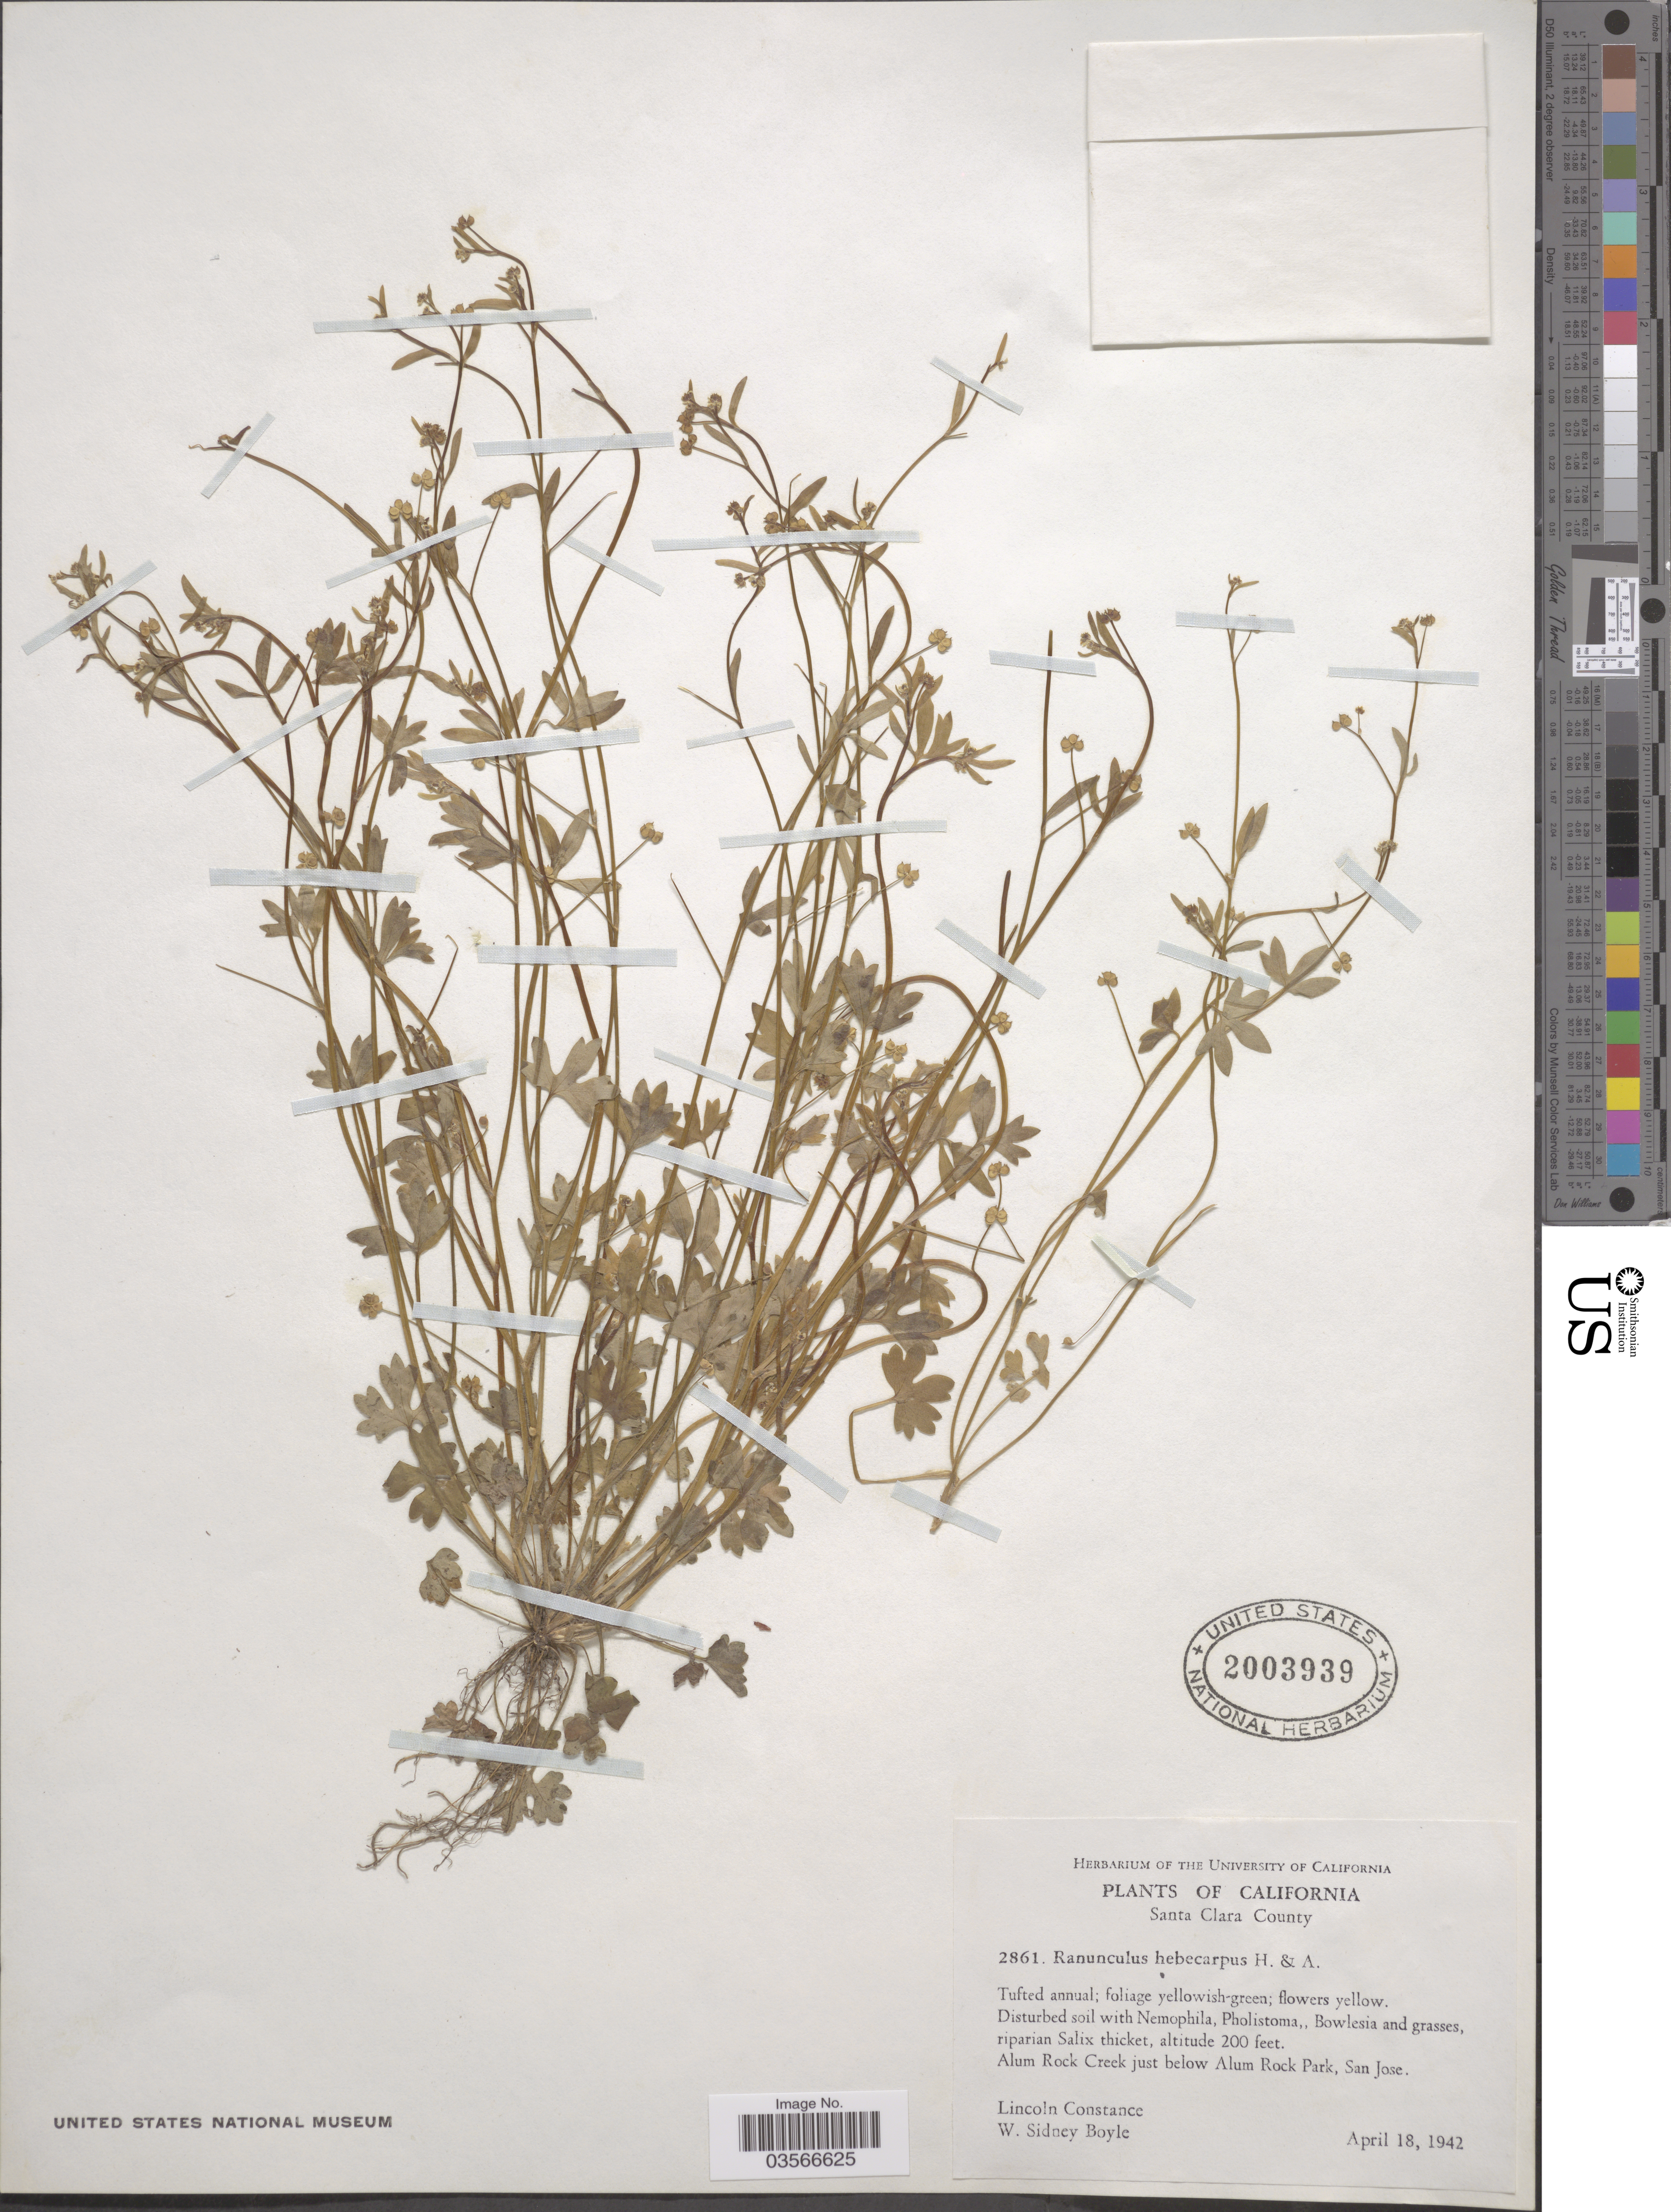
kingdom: Plantae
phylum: Tracheophyta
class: Magnoliopsida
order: Ranunculales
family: Ranunculaceae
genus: Ranunculus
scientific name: Ranunculus hebecarpus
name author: Hook. & Arn.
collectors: L. Constance & W. Boyle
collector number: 2861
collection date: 1942-04-18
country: United States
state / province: California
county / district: Santa Clara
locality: Santa Clara County. Alum Rock Creek just below Alum Rock Park, San Jose.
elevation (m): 61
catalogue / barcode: US 2003939